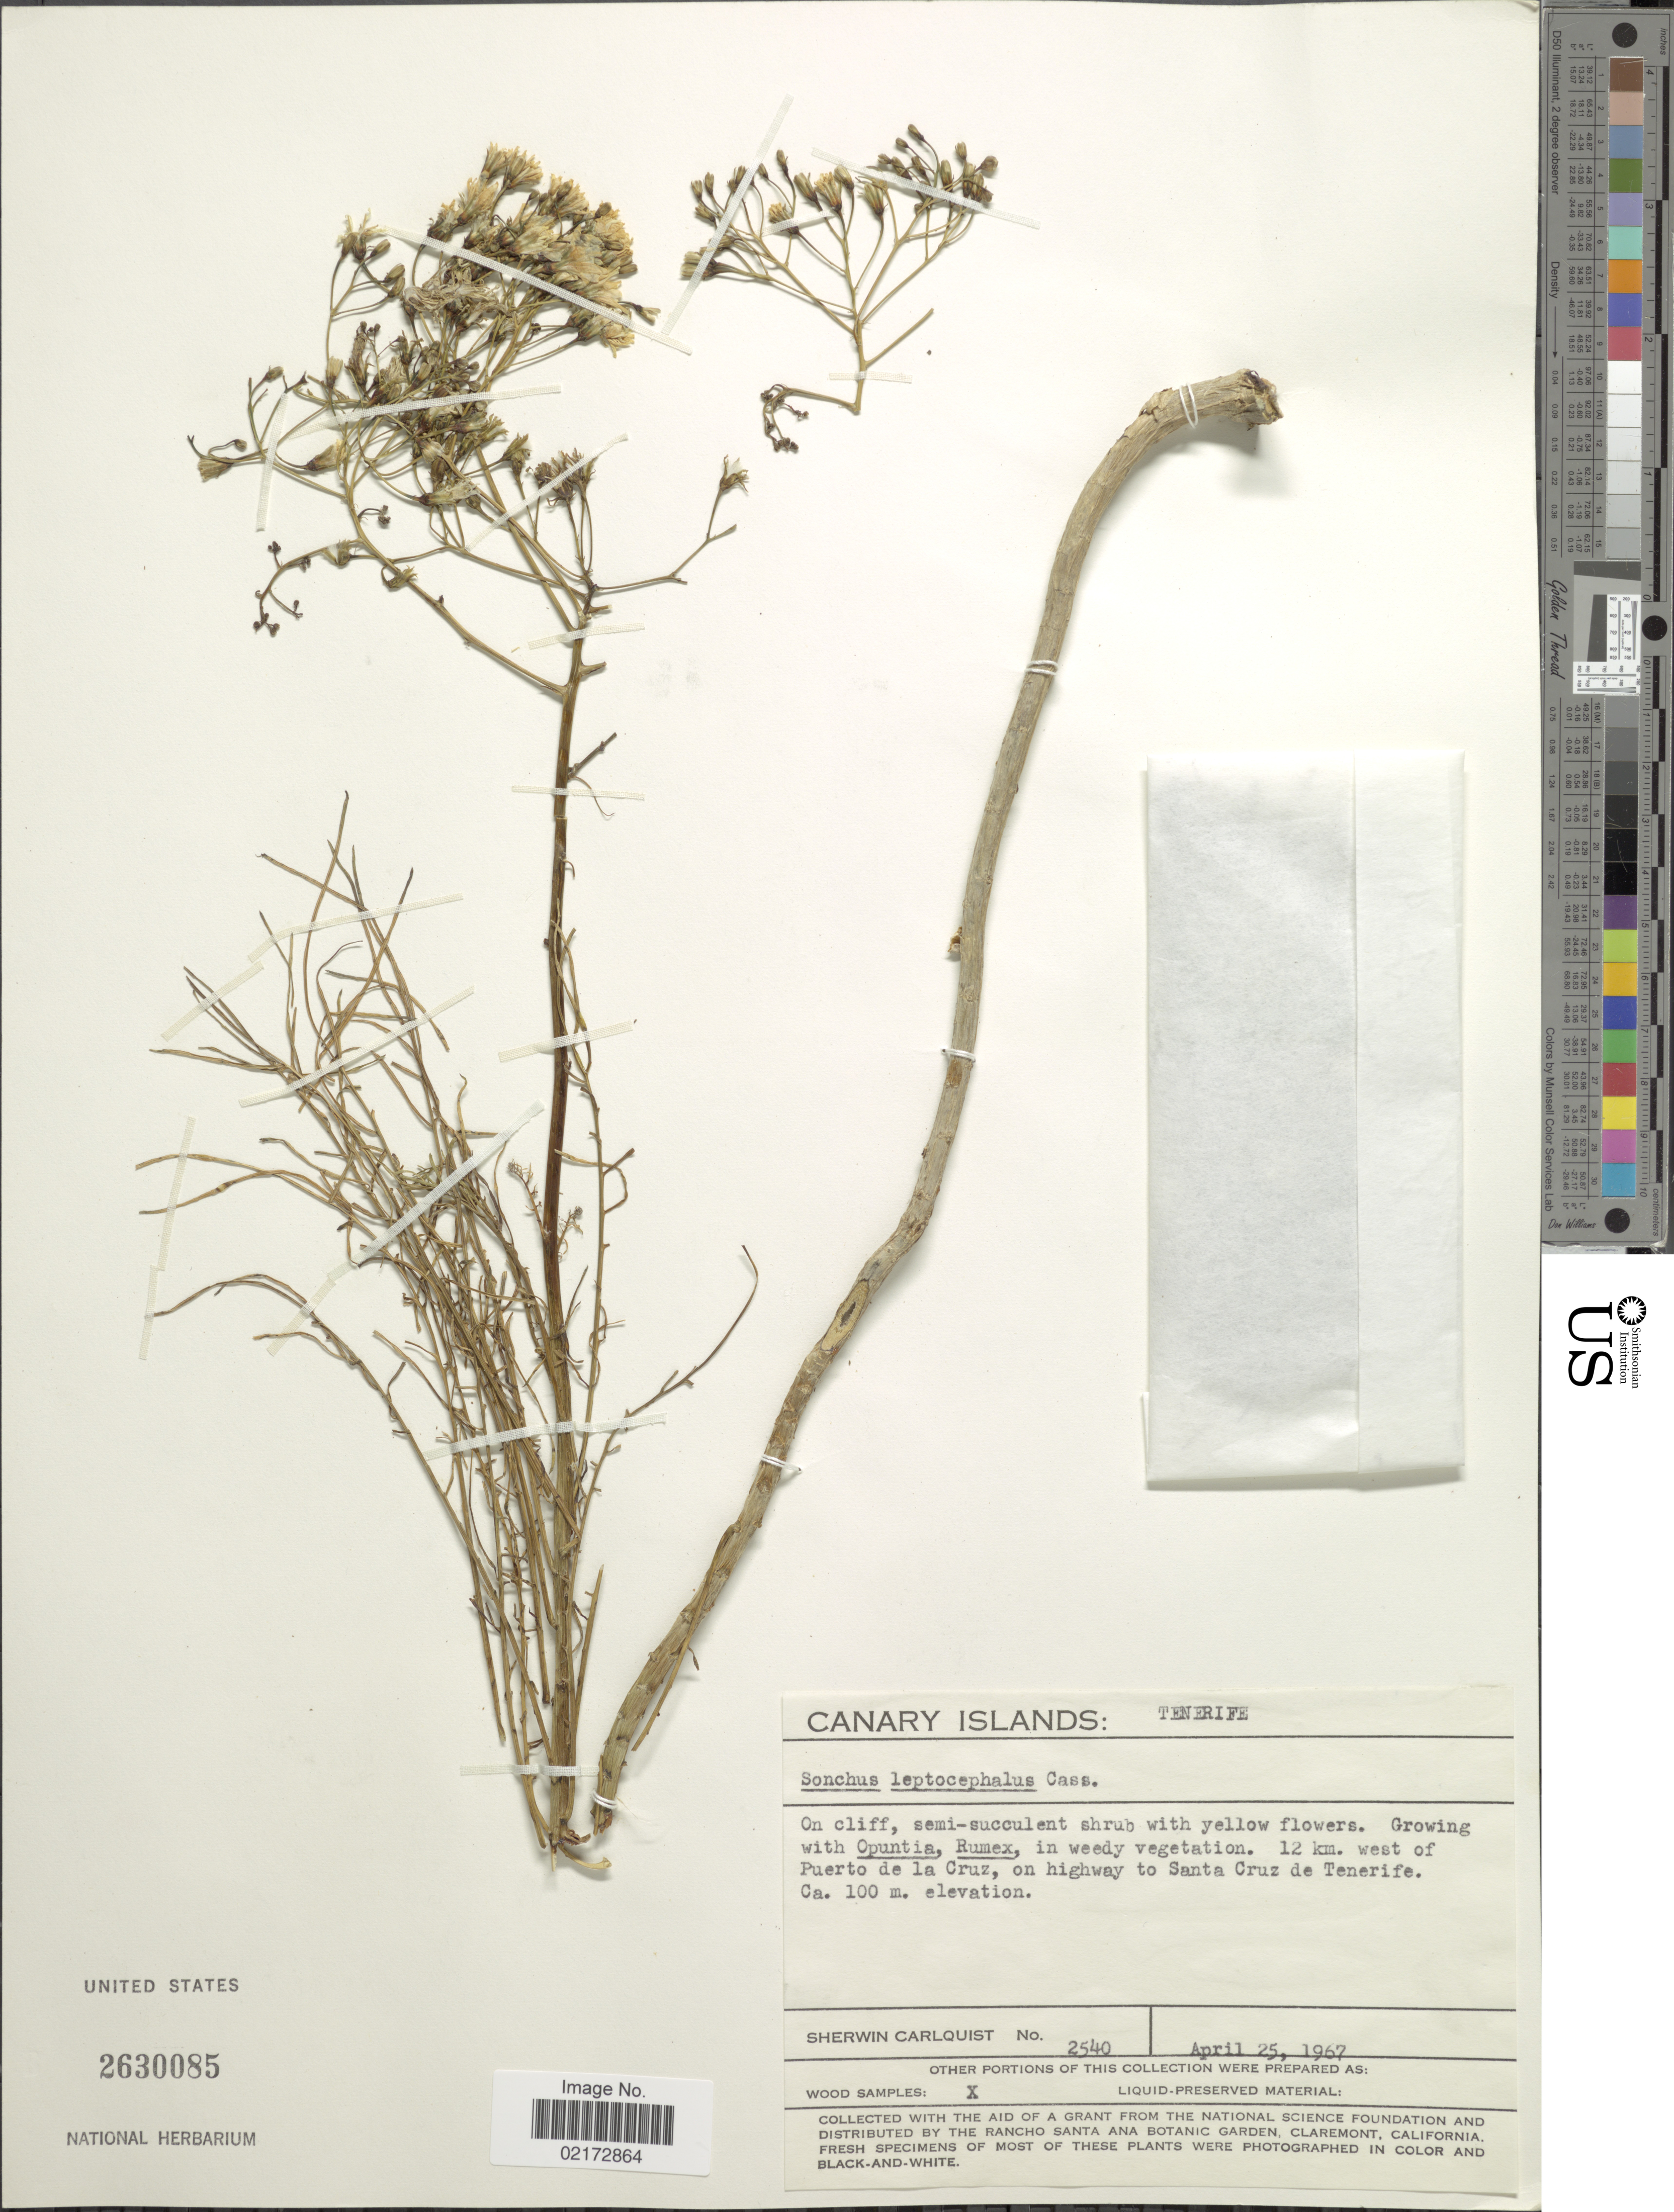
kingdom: Plantae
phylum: Tracheophyta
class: Magnoliopsida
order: Asterales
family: Asteraceae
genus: Sonchus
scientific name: Sonchus leptocephalus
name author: Cass.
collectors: S. Carlquist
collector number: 2540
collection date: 1967-04-25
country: Spain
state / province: Canarias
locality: Canary Islands, Tenerife, 12 km west of Puerto de la Cruz, on highway to Santa Cruz deTenerife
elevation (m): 100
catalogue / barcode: US 2630085